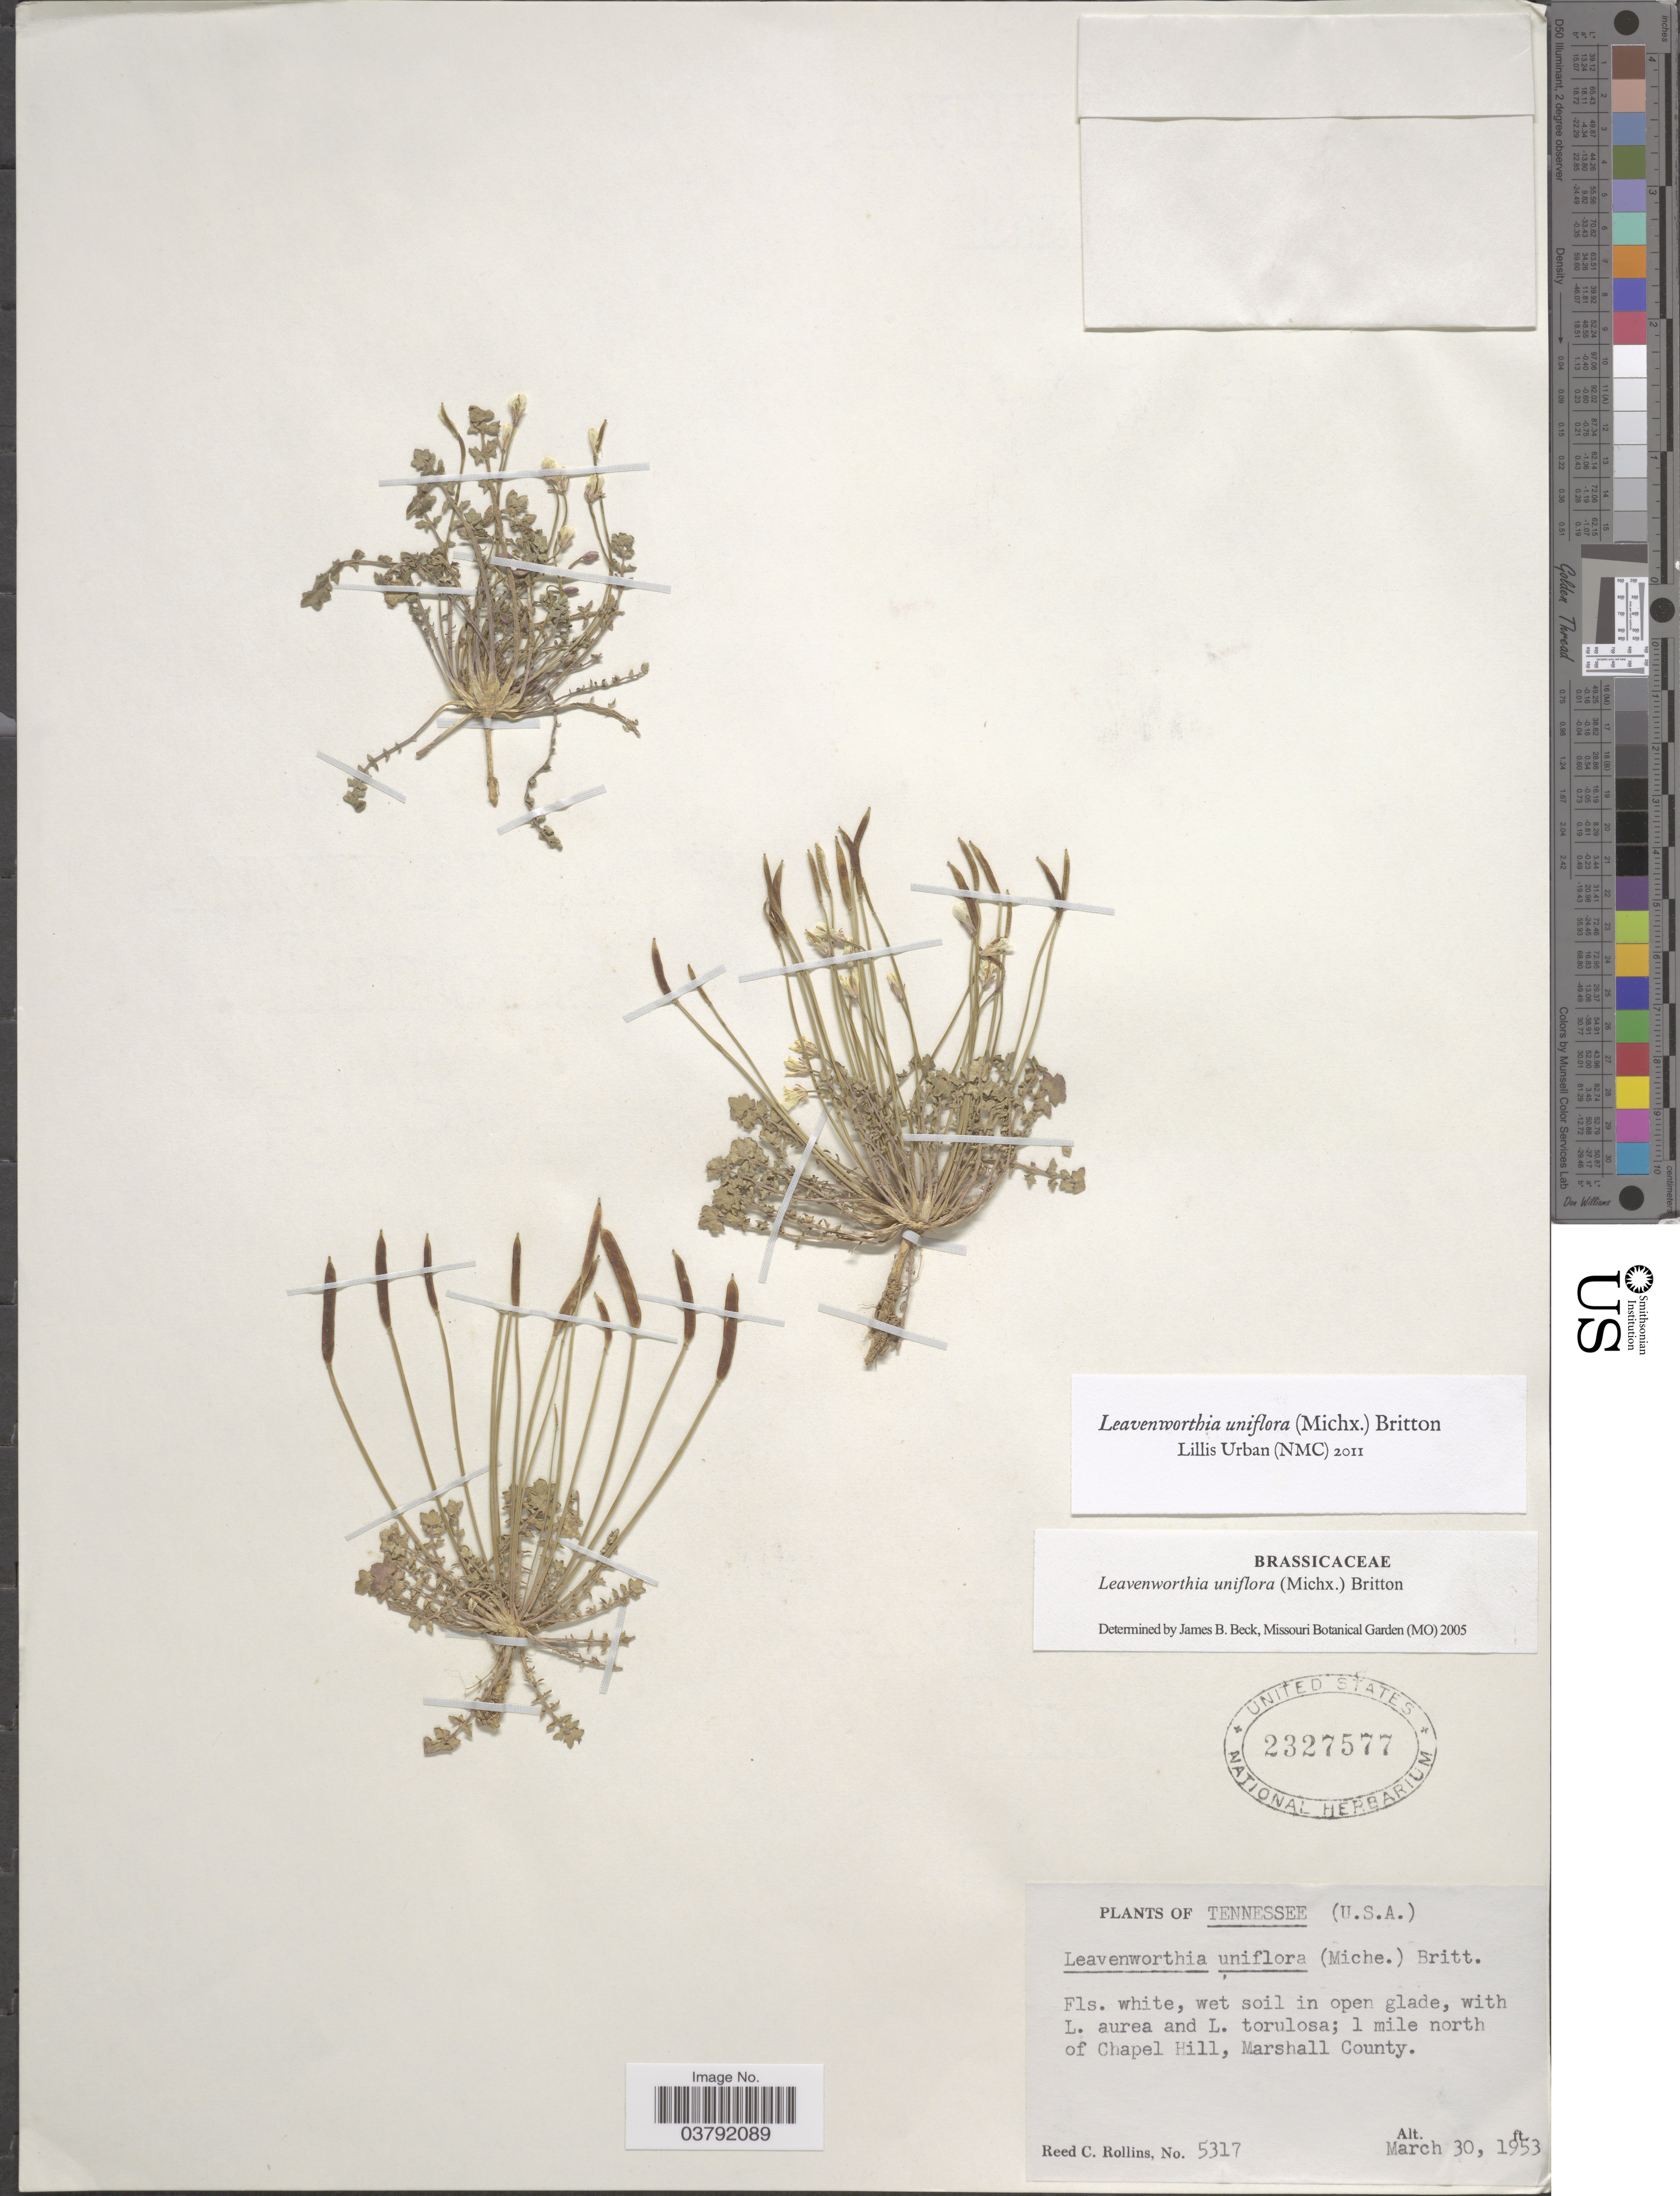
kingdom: Plantae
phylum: Tracheophyta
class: Magnoliopsida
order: Brassicales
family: Brassicaceae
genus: Leavenworthia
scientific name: Leavenworthia uniflora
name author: (Michx.) Britton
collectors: R. C. Rollins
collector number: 5317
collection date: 1953-03-30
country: United States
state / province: Tennessee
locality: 1 mile north of Chapel Hill, Marshall County.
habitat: wet soil in open glade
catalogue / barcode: US 2327577